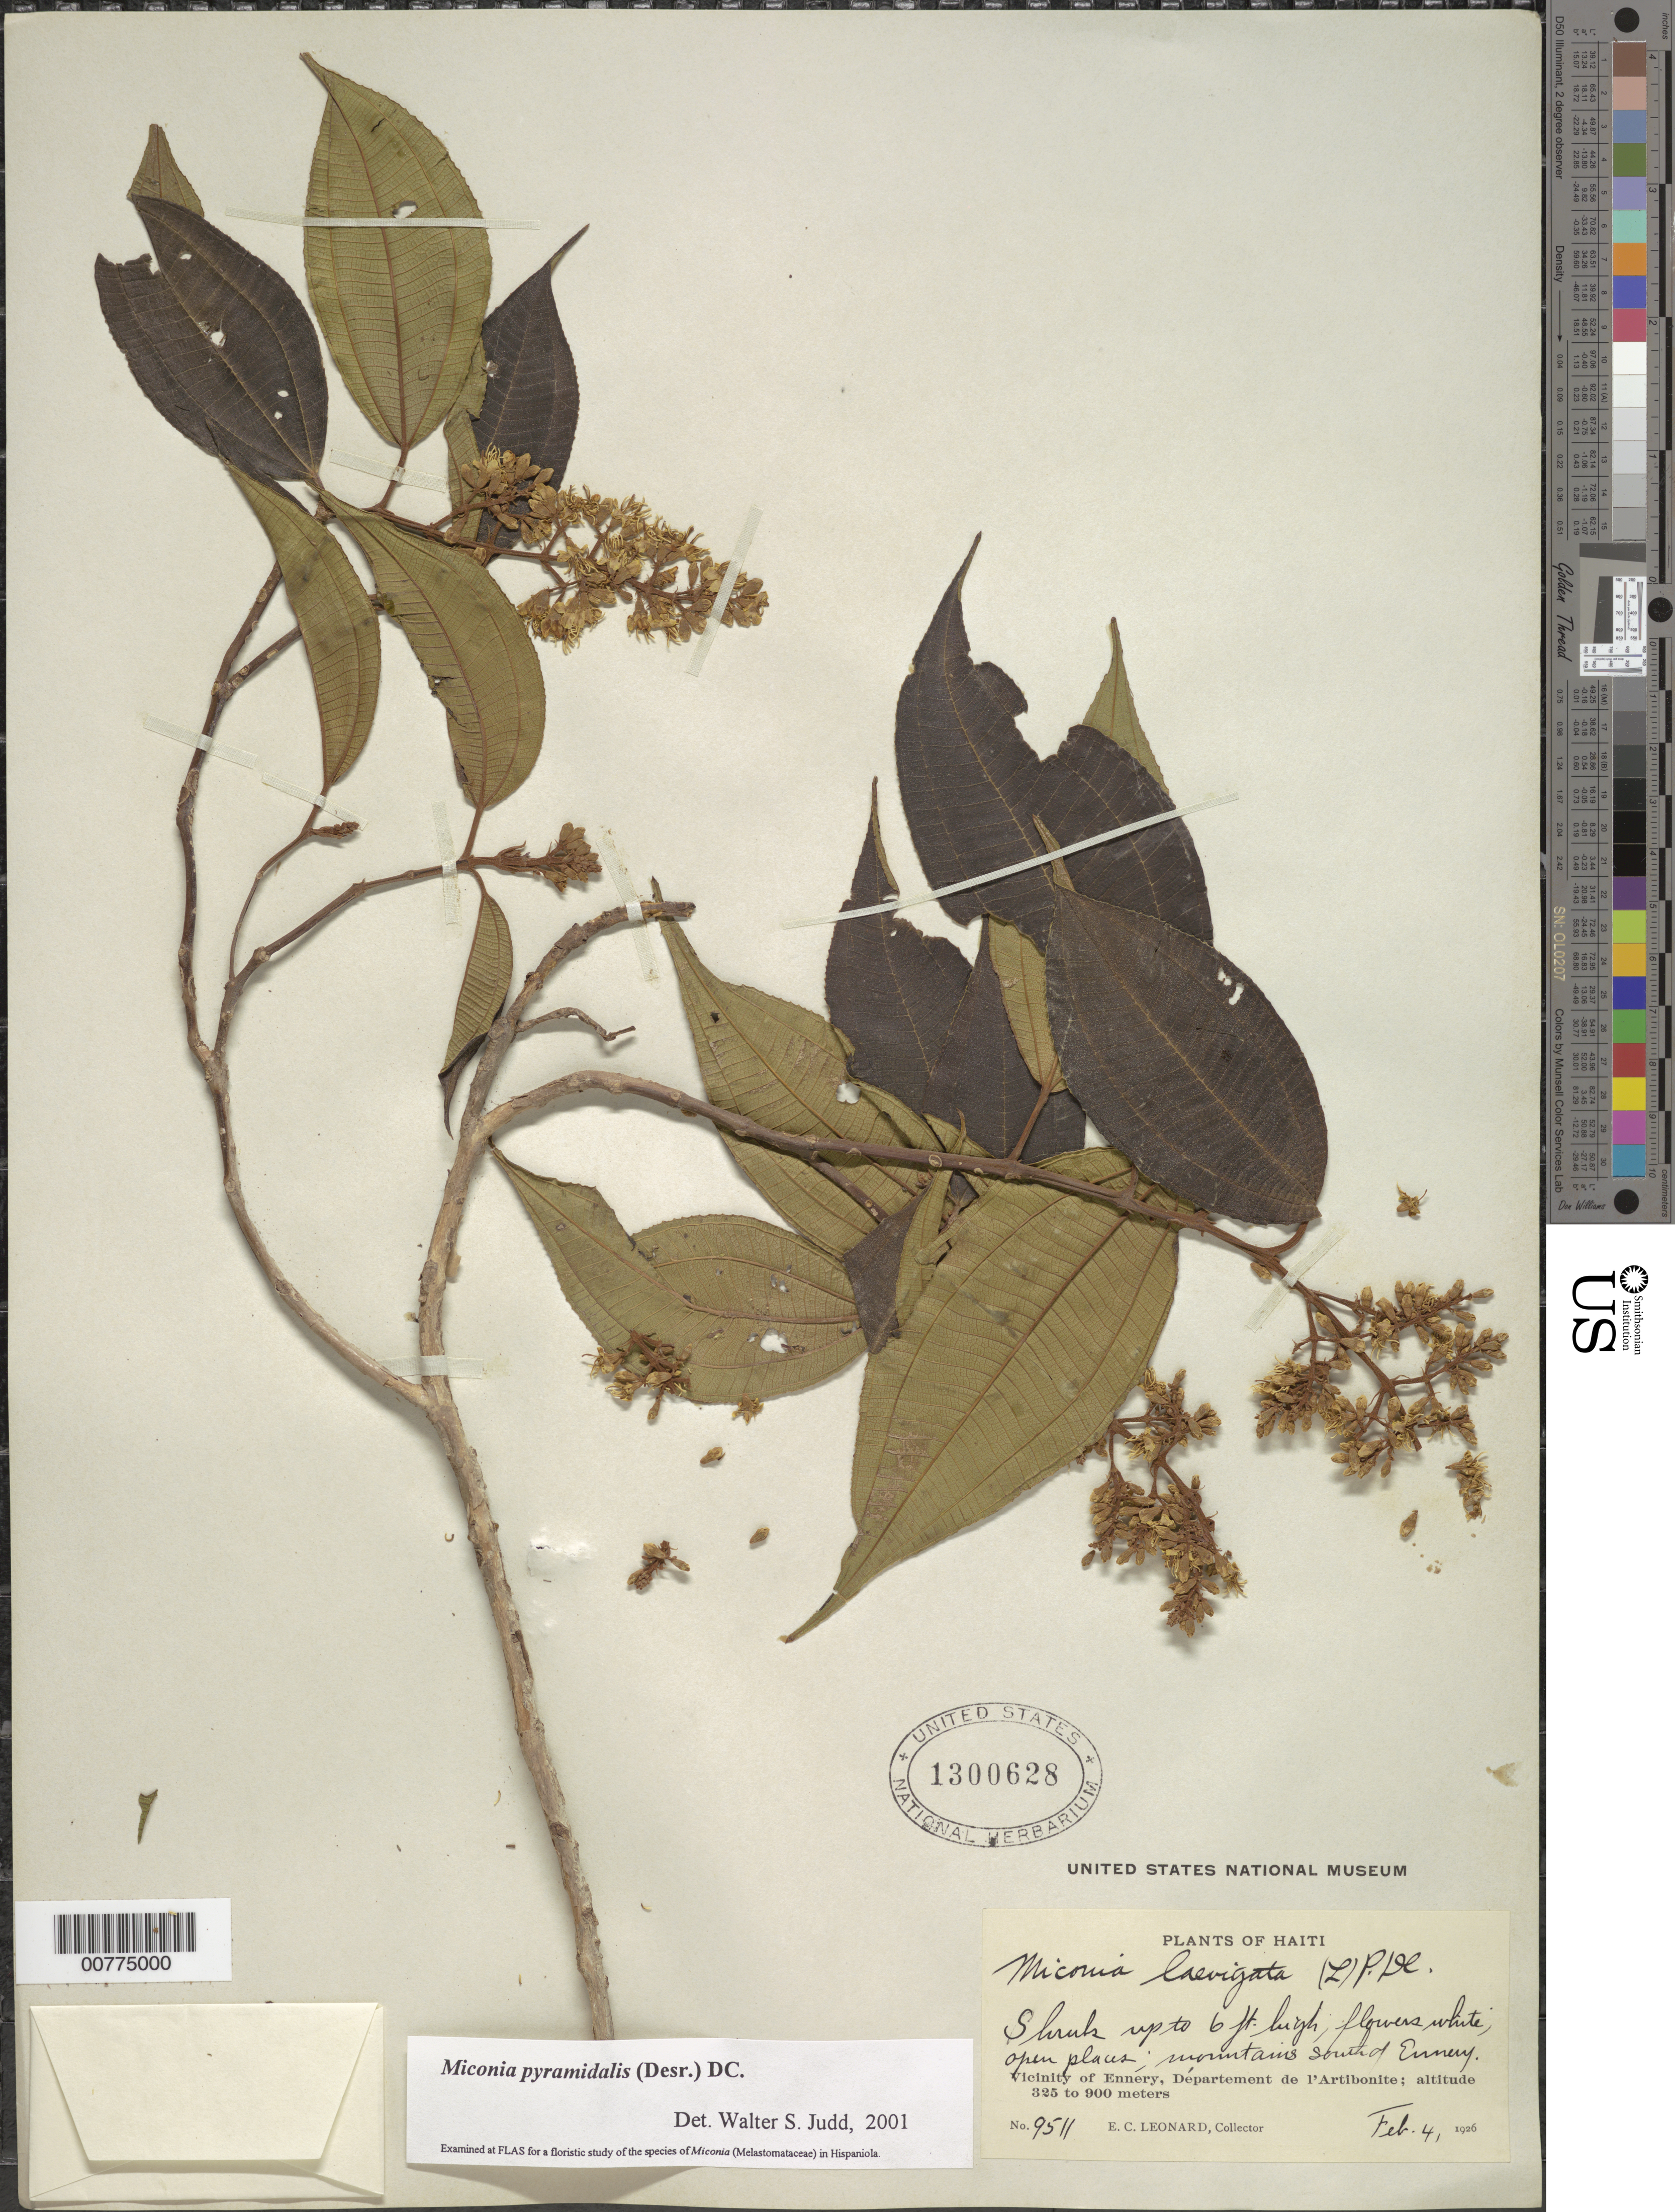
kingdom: Plantae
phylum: Tracheophyta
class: Magnoliopsida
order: Myrtales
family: Melastomataceae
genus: Miconia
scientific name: Miconia pyramidalis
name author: (Desr.) DC.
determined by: Judd, Walter S.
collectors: E. C. Leonard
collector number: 9511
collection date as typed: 04 Feb 1926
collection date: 1926-02-04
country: Haiti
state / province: Artibonite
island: Hispaniola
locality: Vicinity of Ennery, mountains south of Ennery.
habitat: Open places.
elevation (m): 325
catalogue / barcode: US 1300628